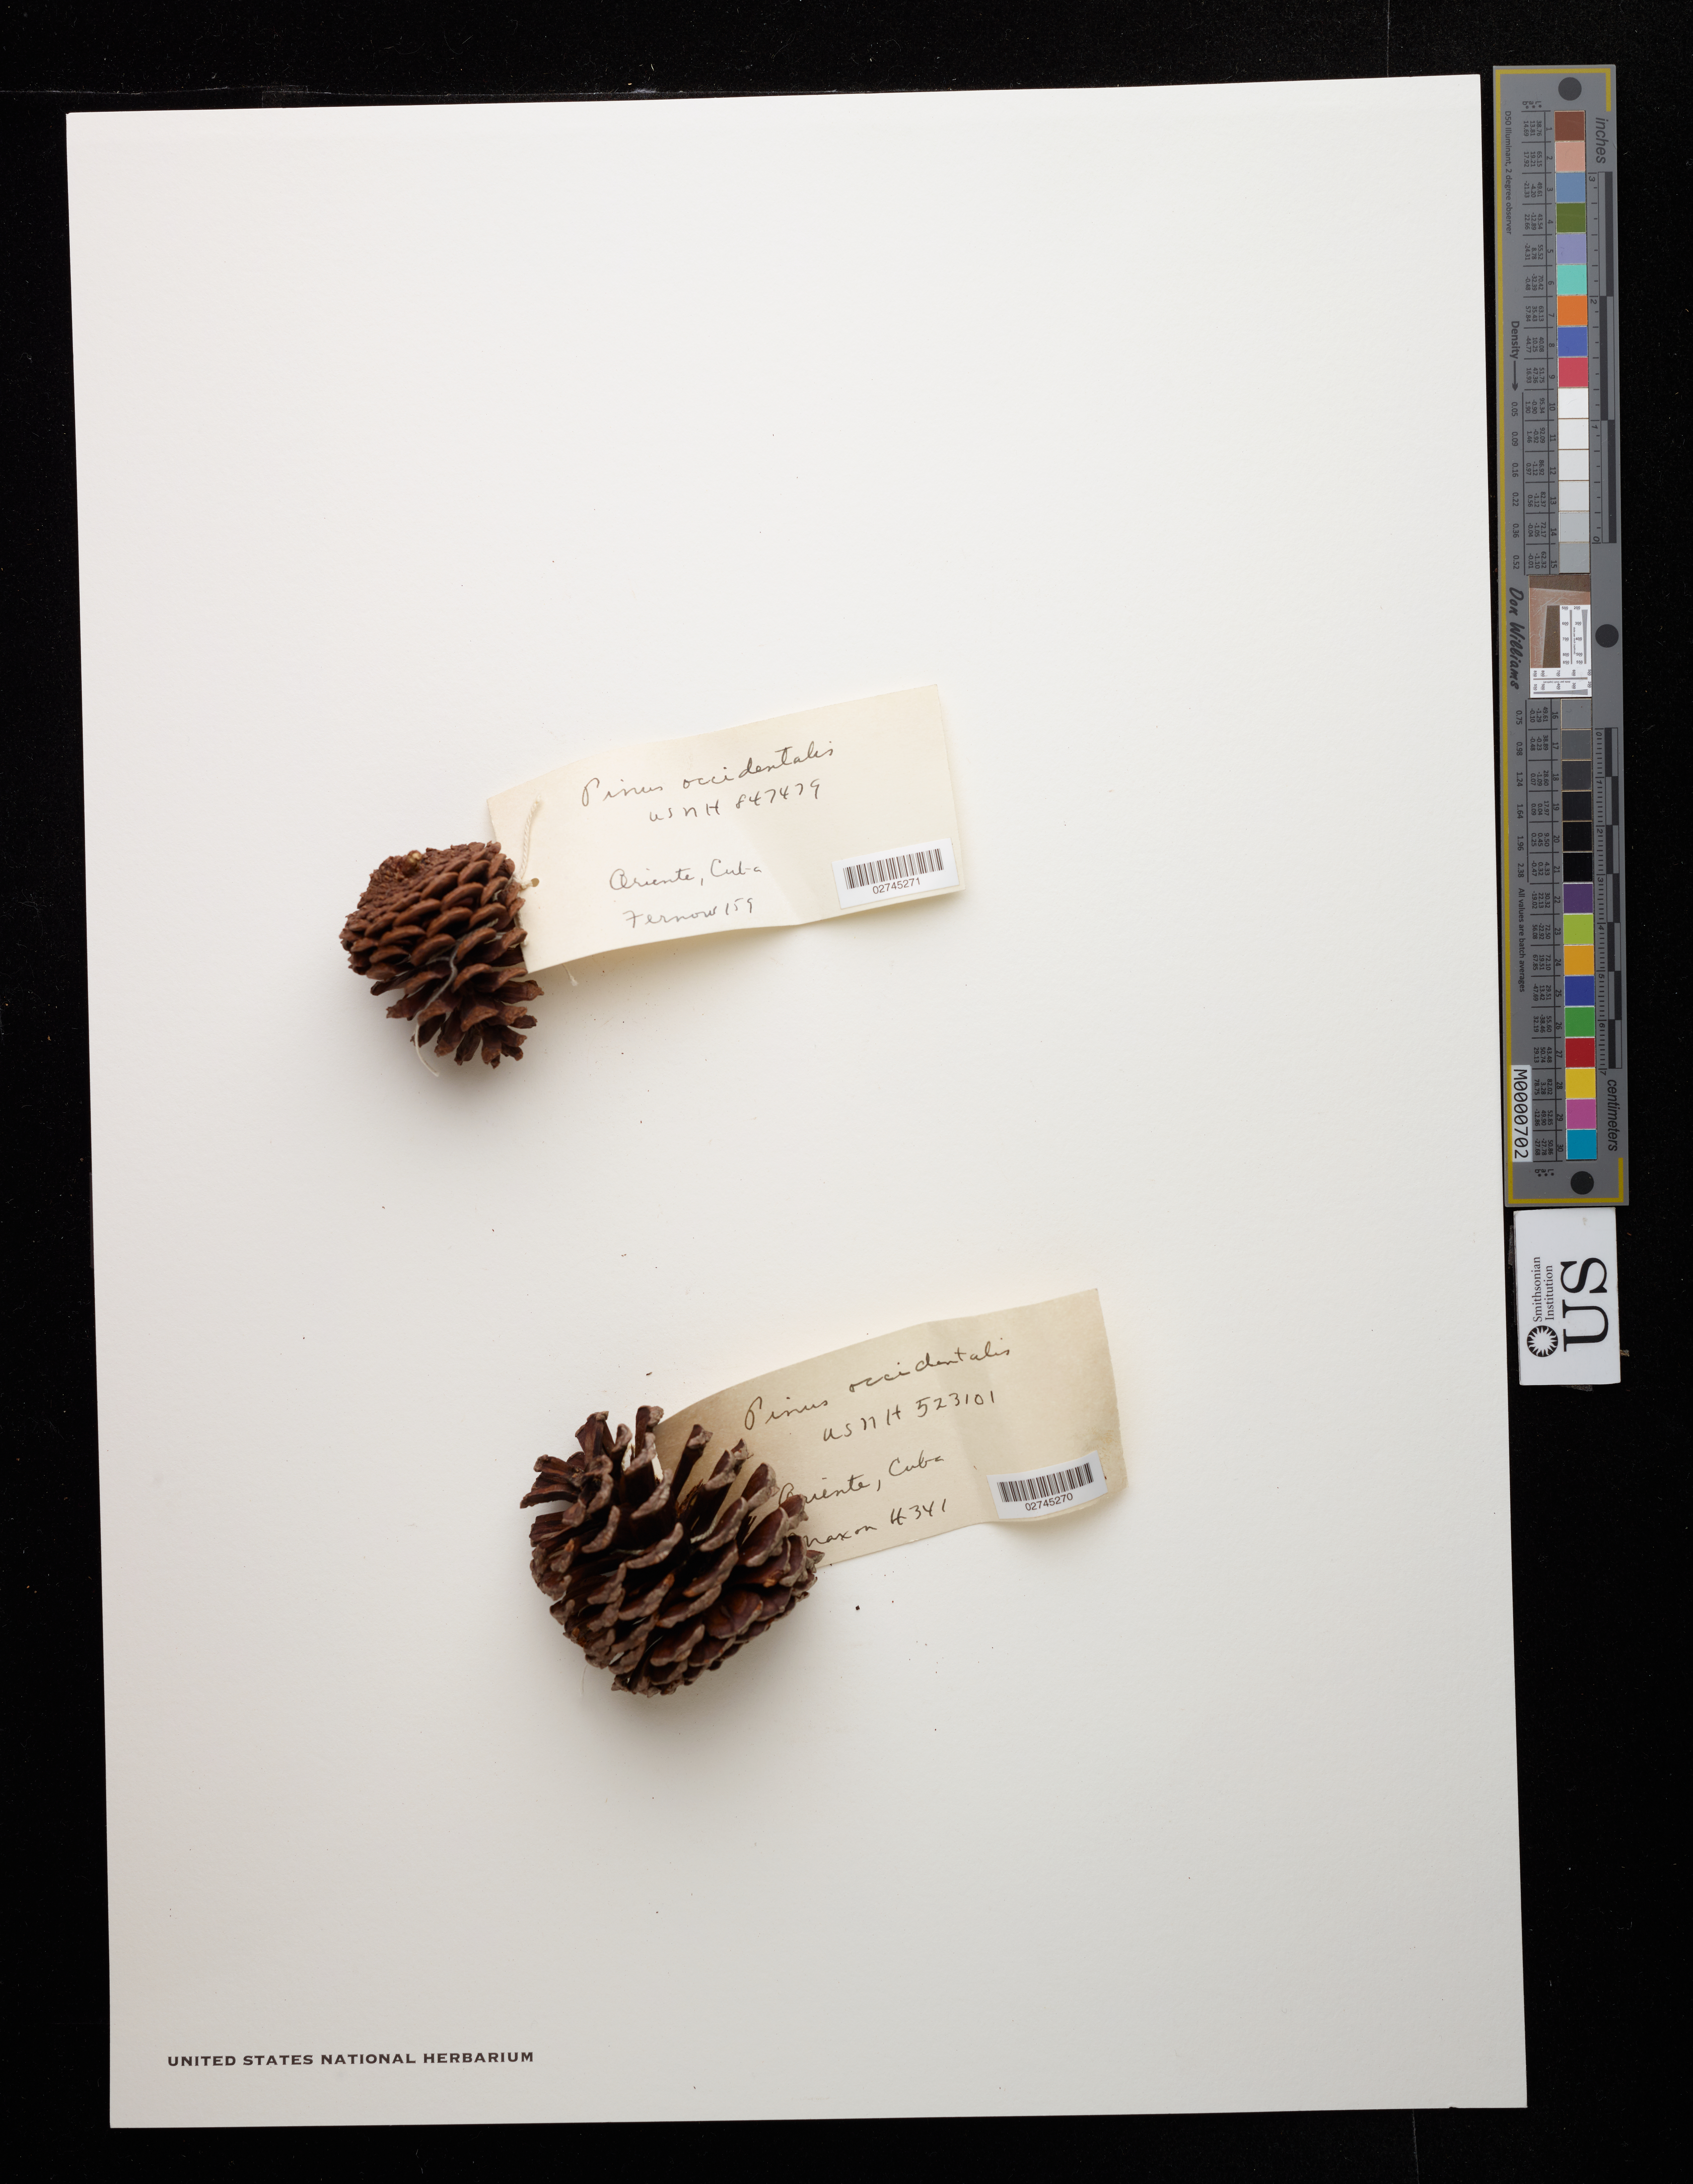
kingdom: Plantae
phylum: Tracheophyta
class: Pinopsida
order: Pinales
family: Pinaceae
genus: Pinus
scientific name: Pinus occidentalis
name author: Sw.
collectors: W. R. Maxon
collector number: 4341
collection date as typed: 29 Apr 1907 to 30 Apr 1907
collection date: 1907-04-29/1907-04-30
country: Cuba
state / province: Oriente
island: Cuba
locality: Trunk whose 15m high (others much higher) Monte Verde, Yateras Oriente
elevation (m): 515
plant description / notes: In a bag with another bulky pinecone specimen.